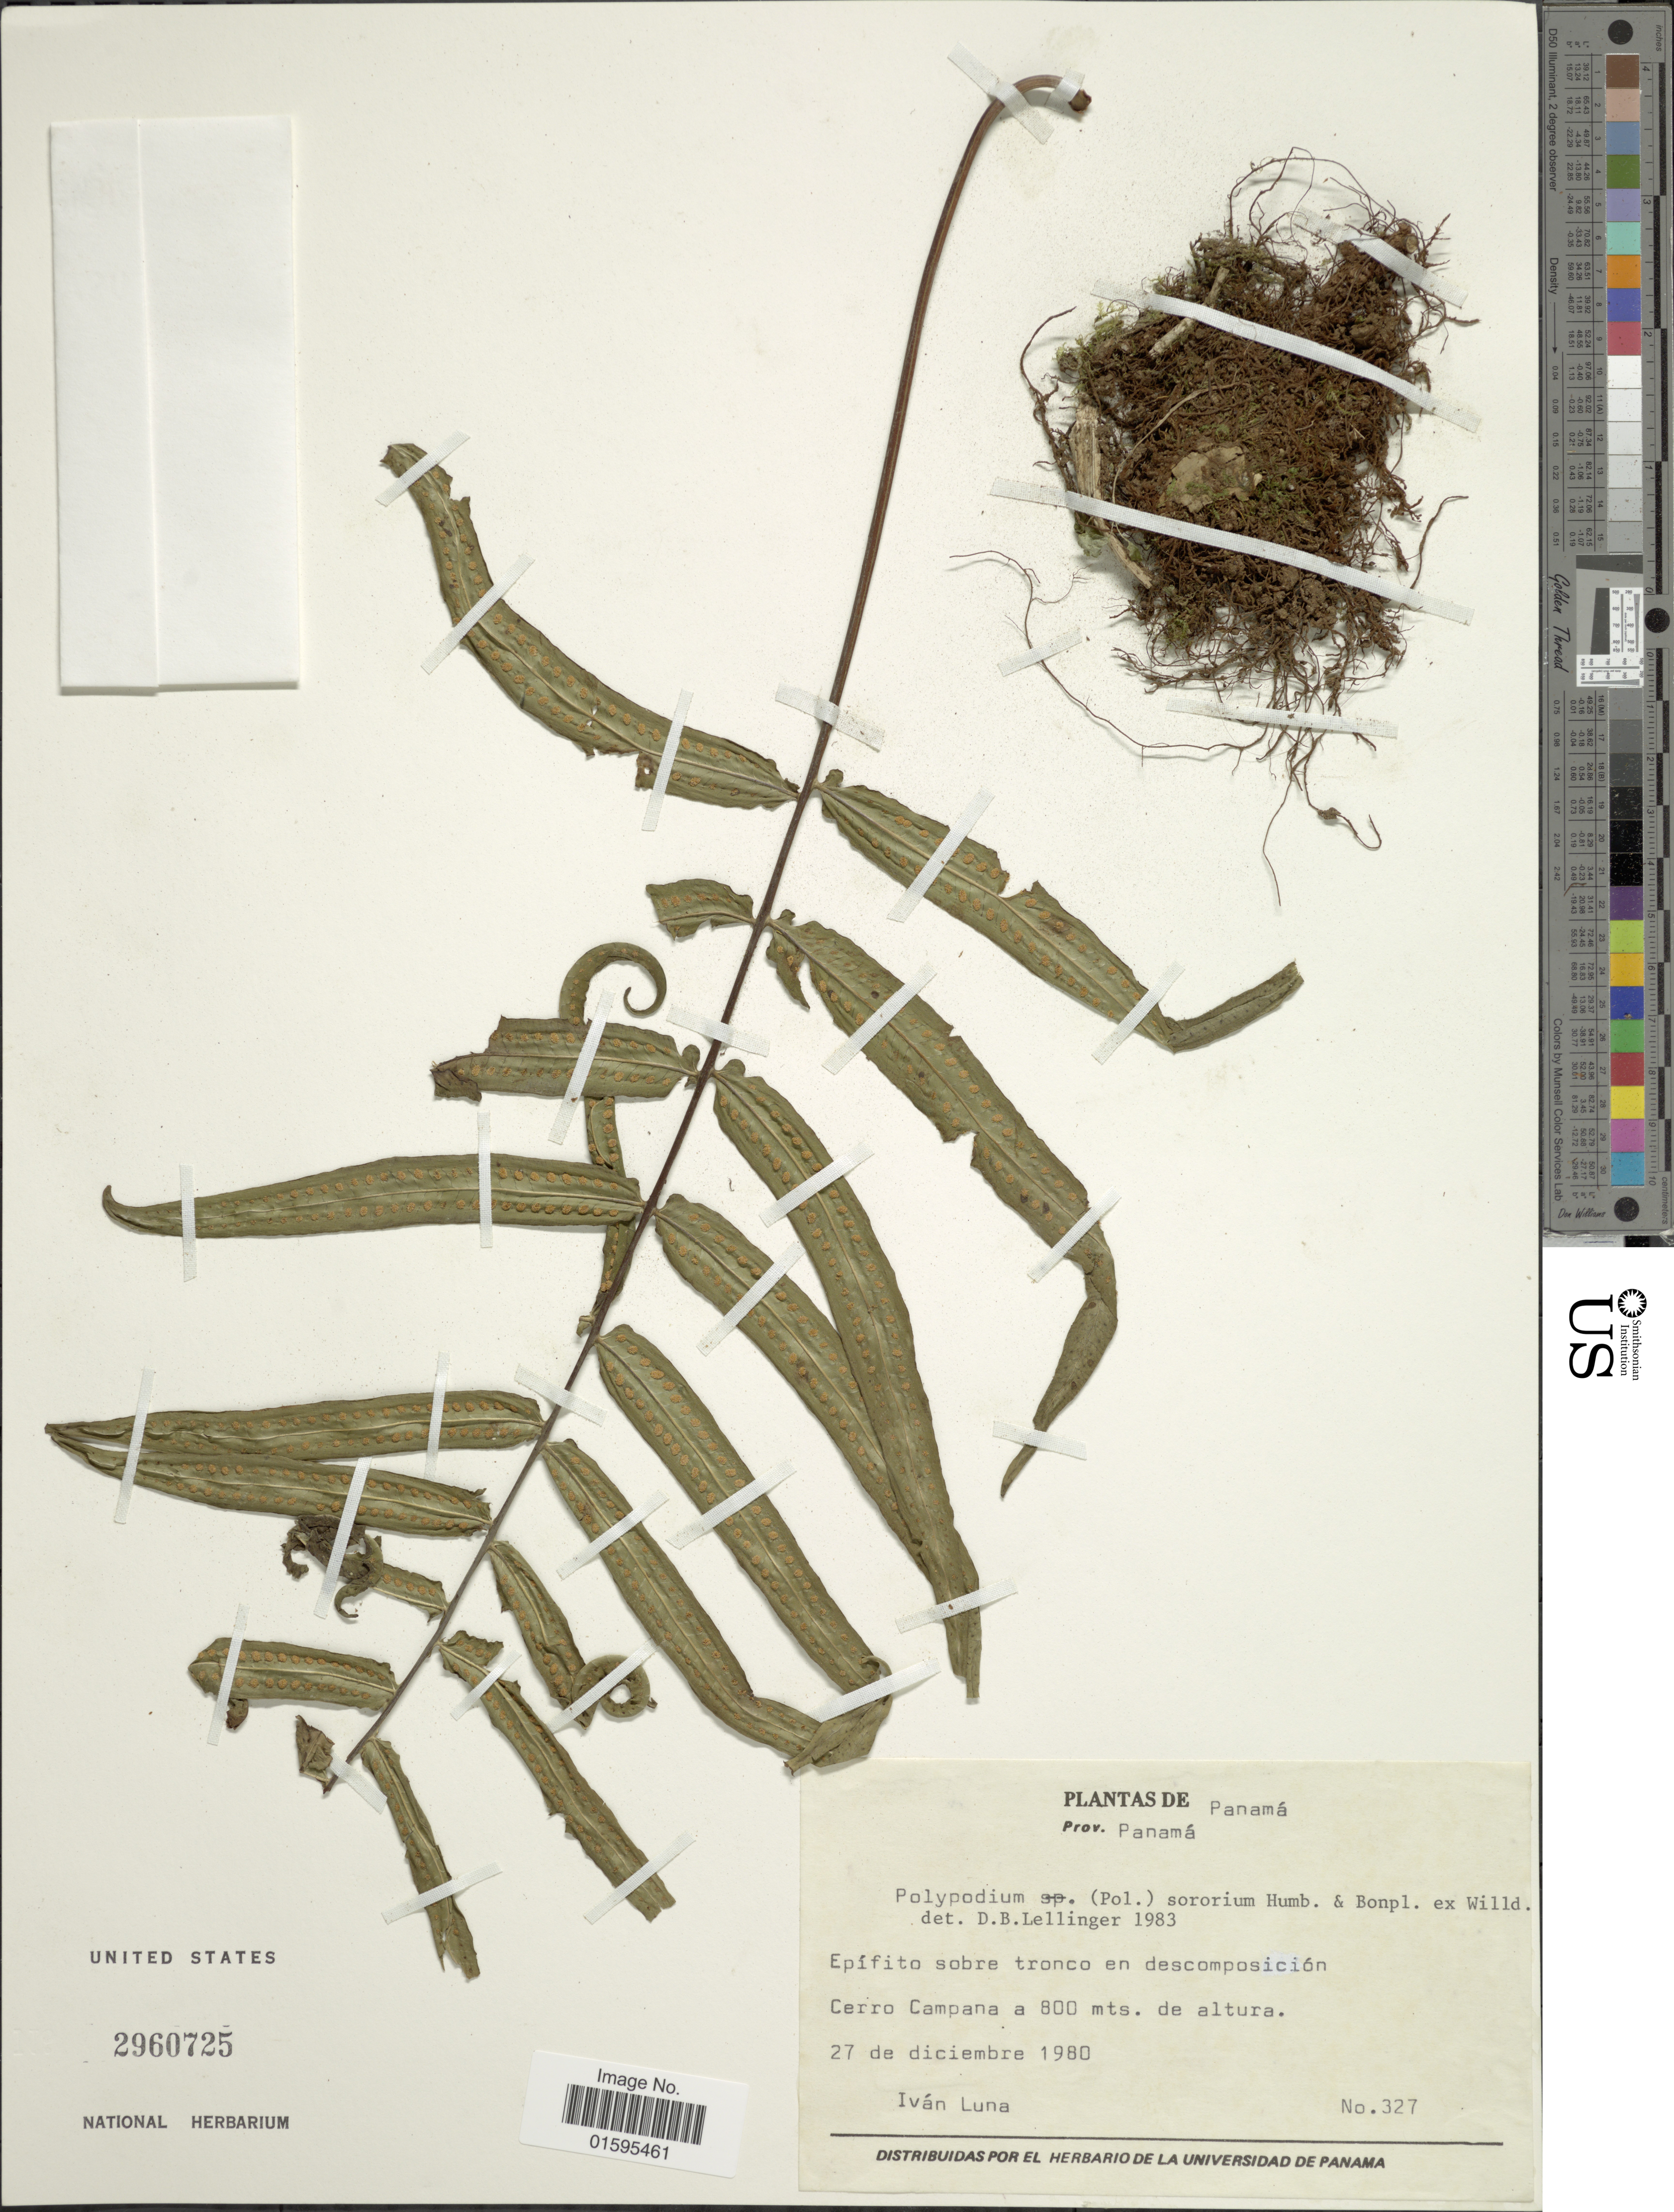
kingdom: Plantae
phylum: Tracheophyta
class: Polypodiopsida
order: Polypodiales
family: Polypodiaceae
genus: Polypodium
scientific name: Polypodium pinnatissimum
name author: R.C. Moran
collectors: I. Luna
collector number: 327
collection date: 1980-12-27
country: Panama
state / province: Panamá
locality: Prov. Panama, Cerro Campana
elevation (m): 800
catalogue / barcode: US 2960725